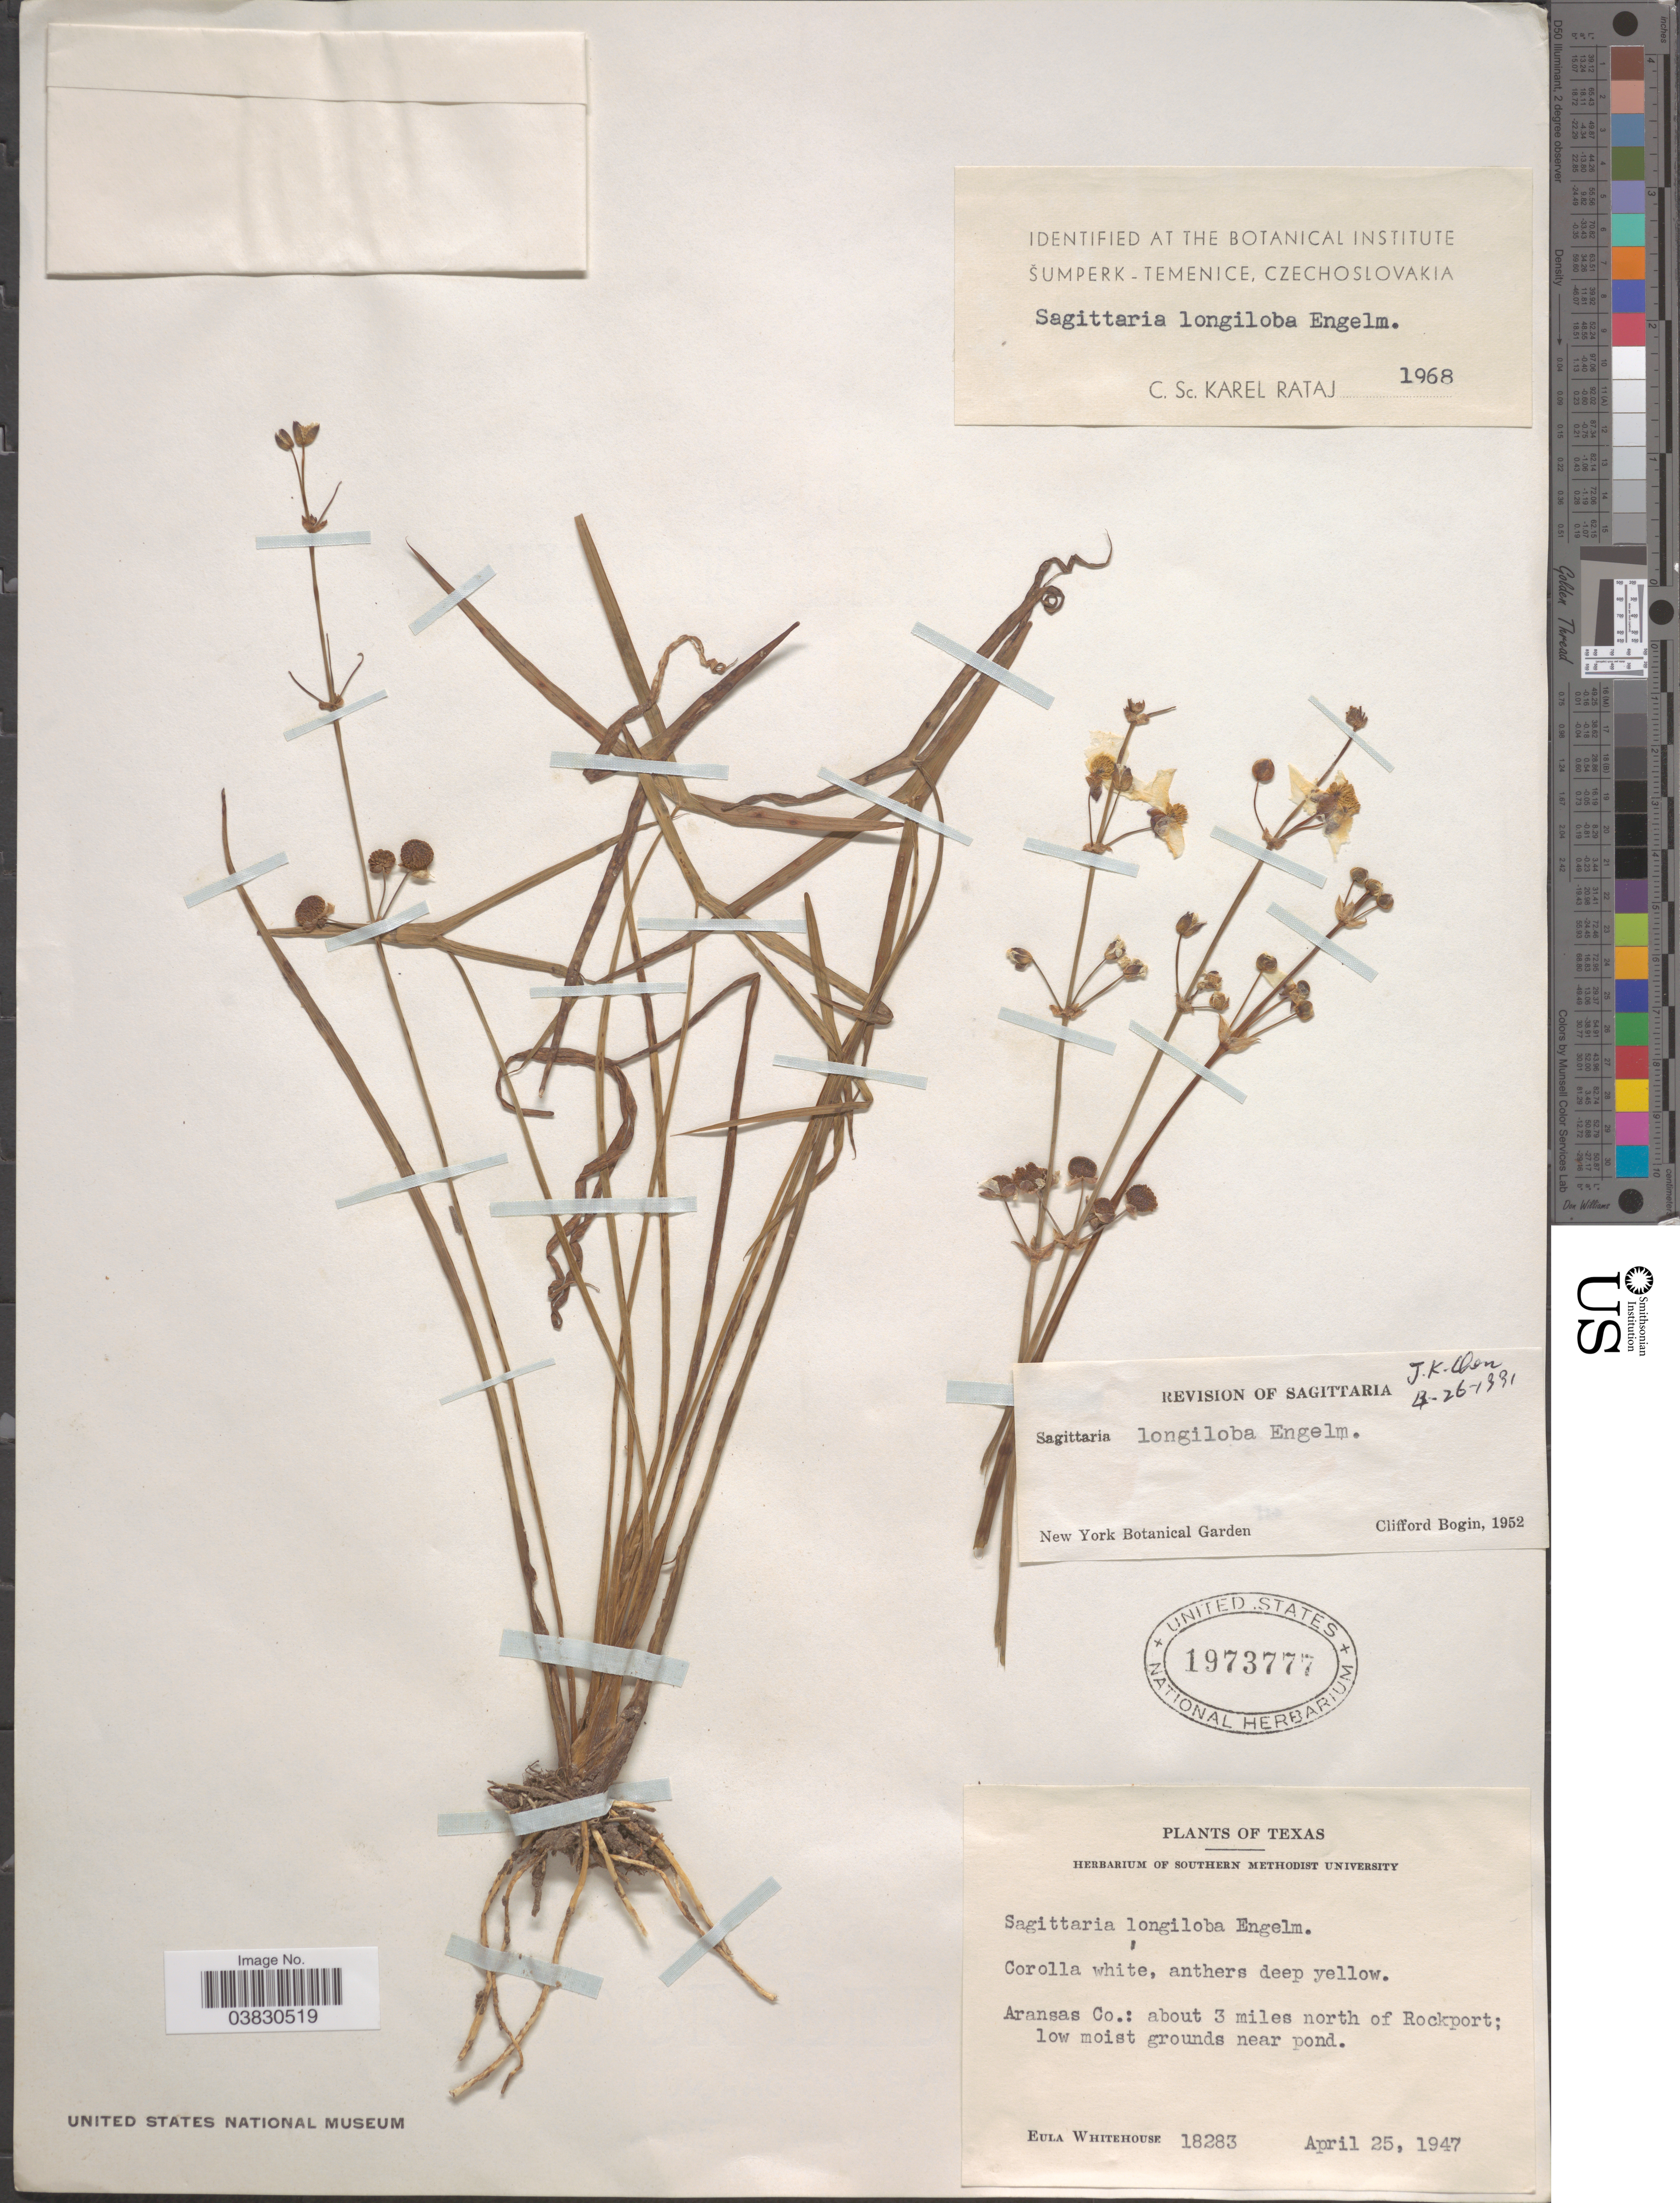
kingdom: Plantae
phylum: Tracheophyta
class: Liliopsida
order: Alismatales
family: Alismataceae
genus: Sagittaria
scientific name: Sagittaria longiloba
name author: Engelm. ex J.G. Sm.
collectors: E. Whitehouse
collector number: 18283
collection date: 1947-04-25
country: United States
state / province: Texas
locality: Aransas Co.: about 3 miles north of Rockport; low moist grounds near pond.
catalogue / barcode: US 1973777